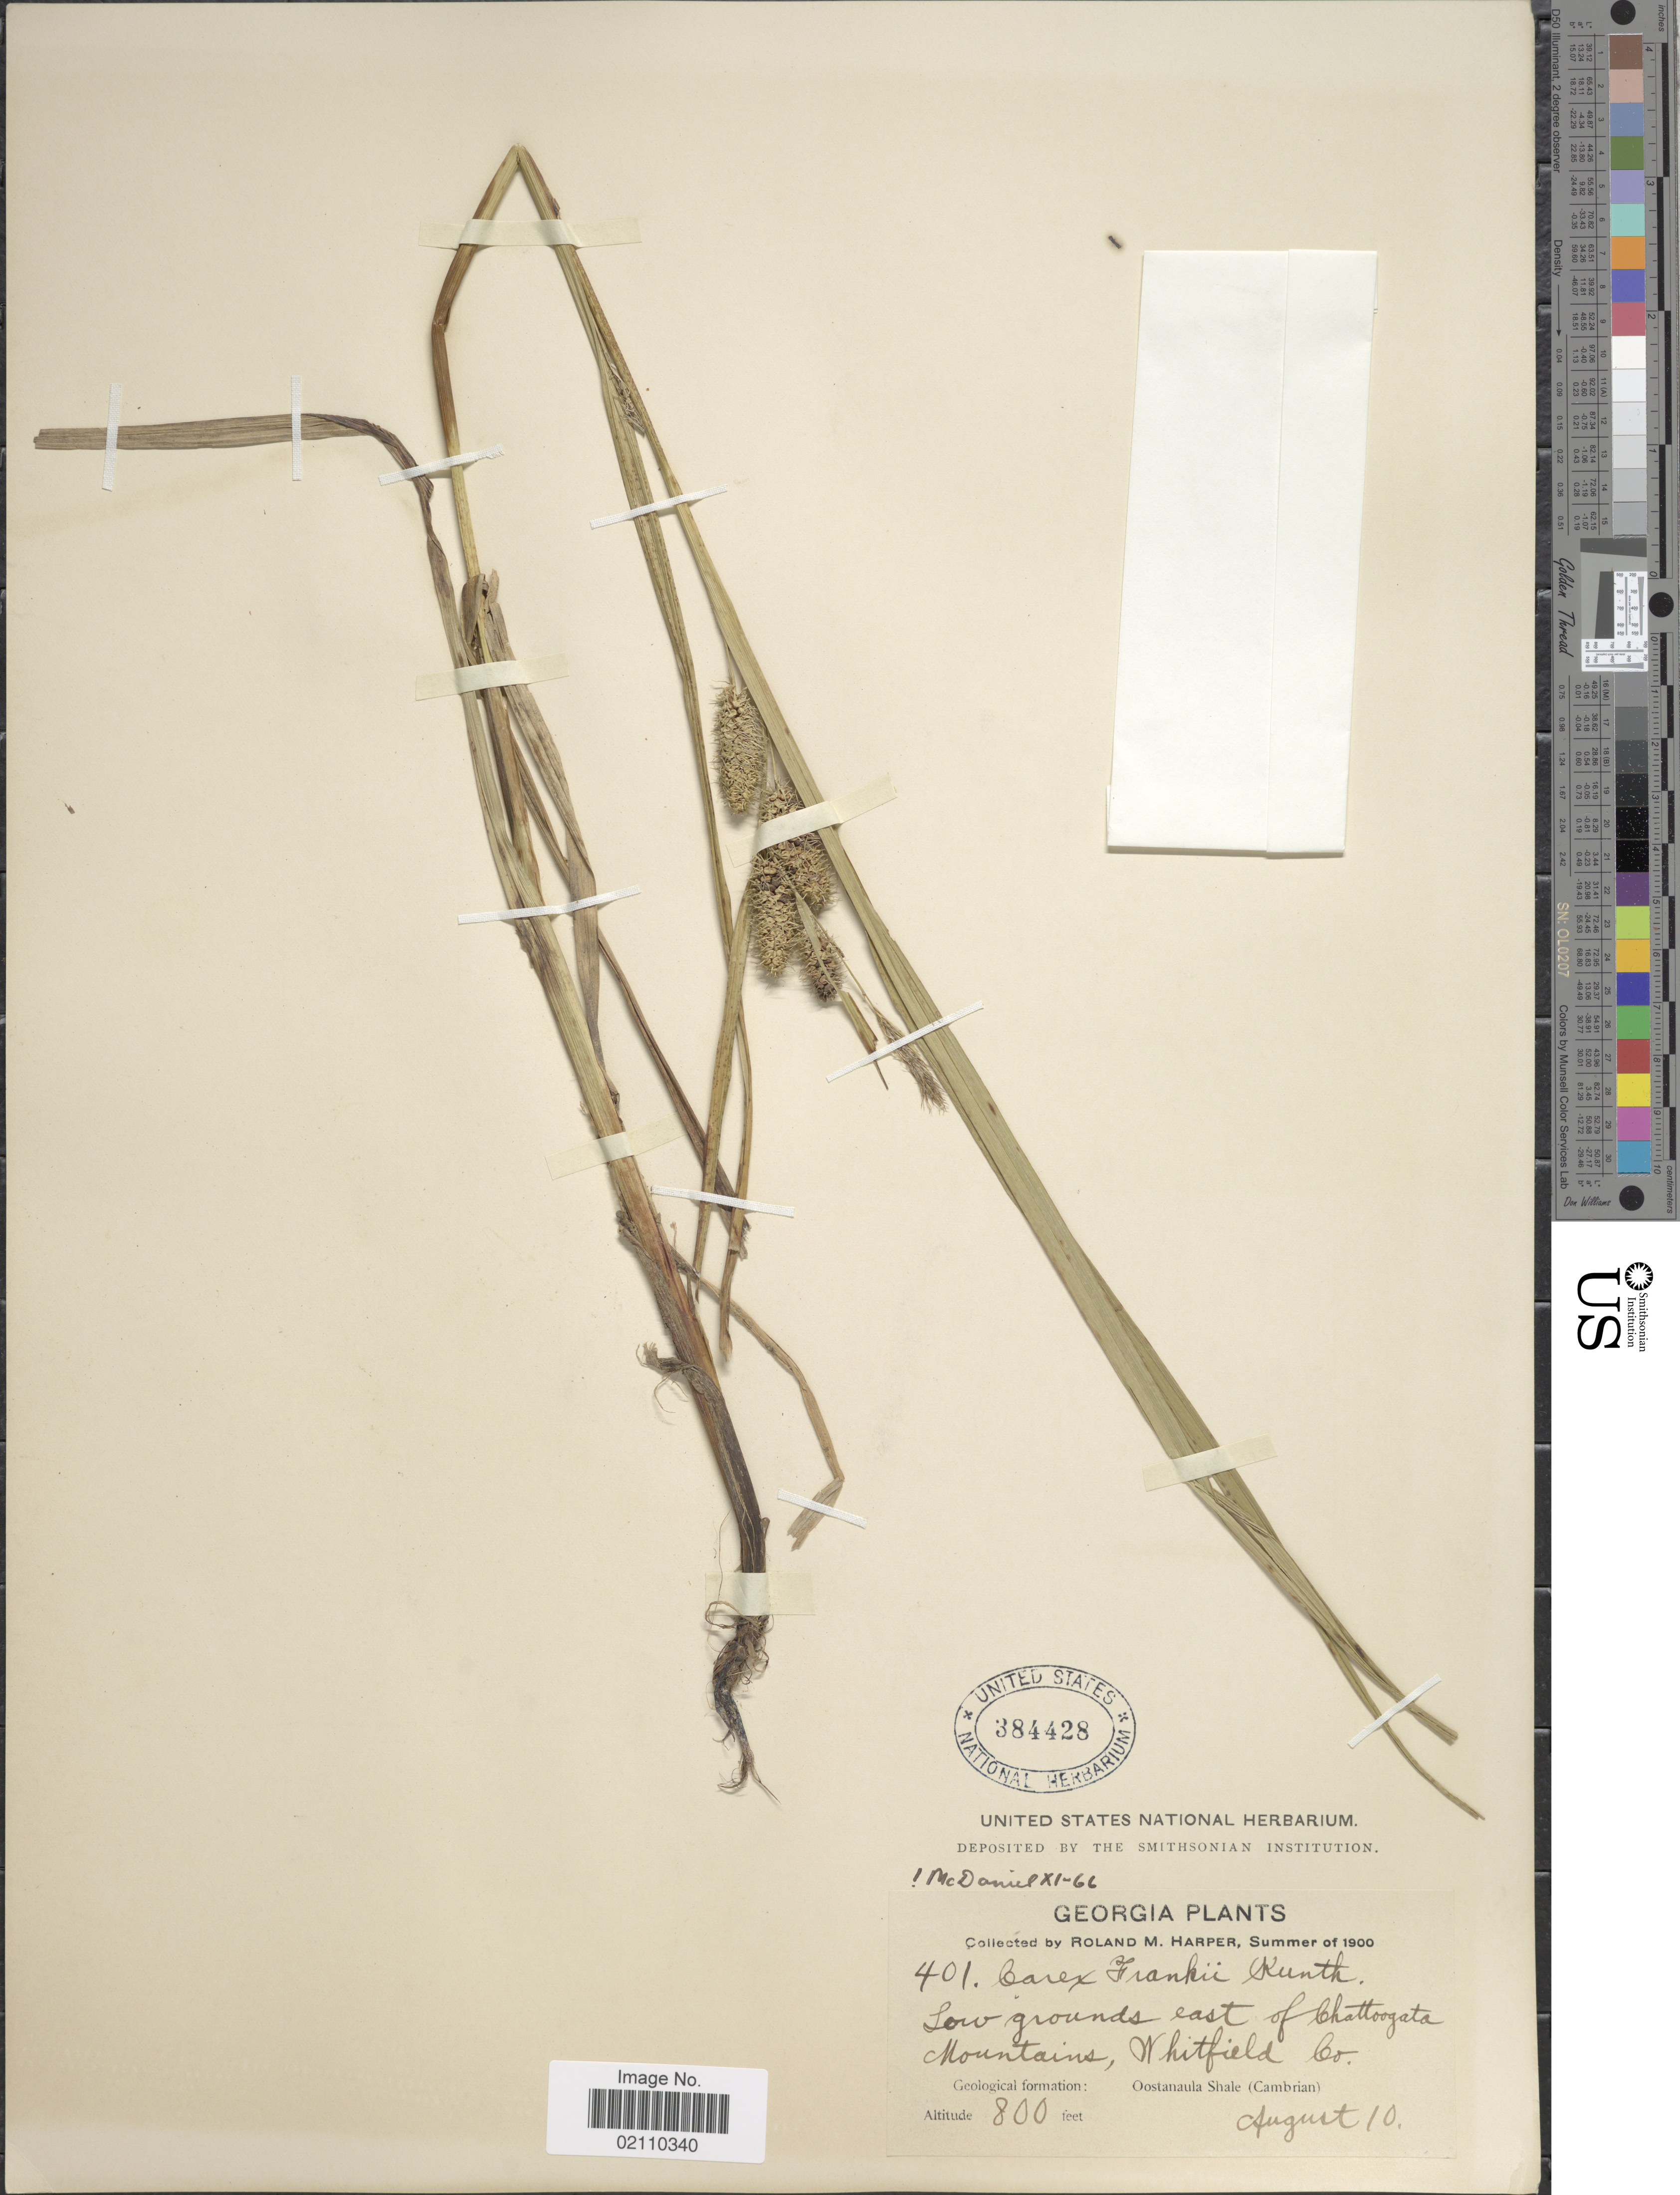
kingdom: Plantae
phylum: Tracheophyta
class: Liliopsida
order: Poales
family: Cyperaceae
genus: Carex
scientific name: Carex frankii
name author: Kunth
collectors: R. M. Harper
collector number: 401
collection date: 1900-08-10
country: United States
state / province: Georgia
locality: Low grounds east of Chattoogata Mountains, Whitfield Co., Oostanaula Shale (Cambrian)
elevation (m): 244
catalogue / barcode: US 384428